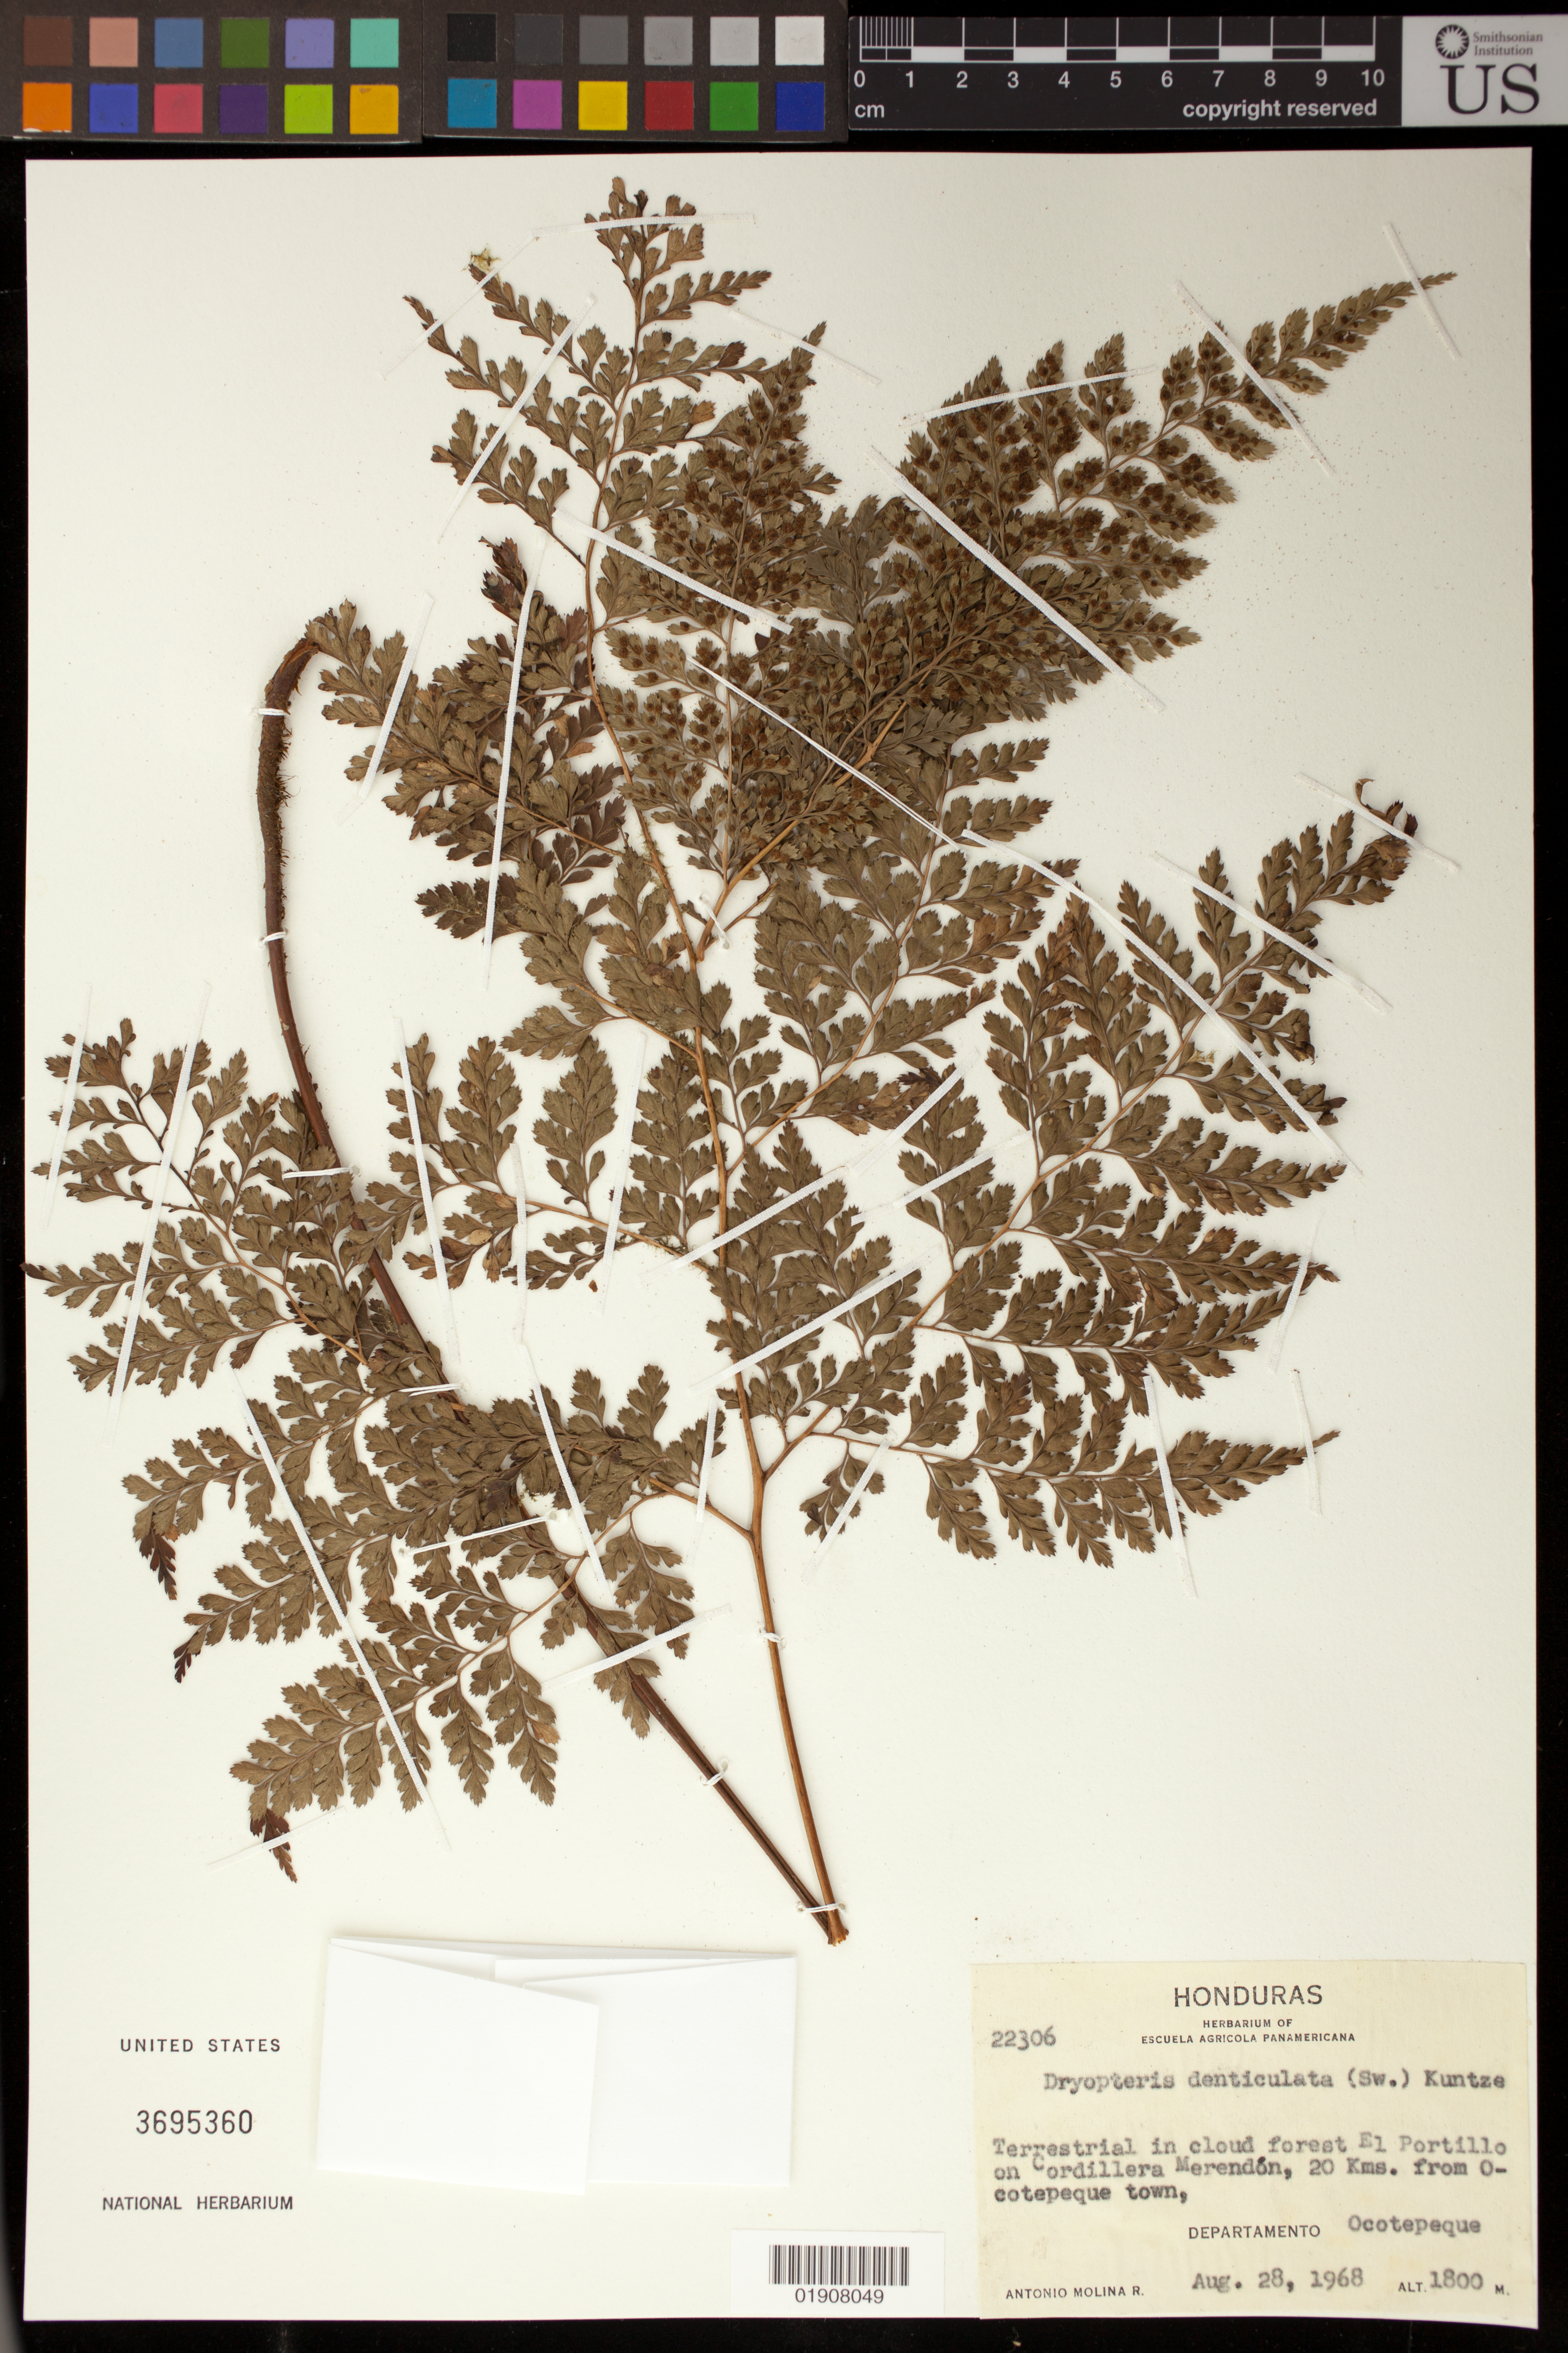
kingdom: Plantae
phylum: Tracheophyta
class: Polypodiopsida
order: Polypodiales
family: Dryopteridaceae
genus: Arachniodes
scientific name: Arachniodes denticulata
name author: (Sw.) Ching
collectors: A. Molina R.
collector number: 22306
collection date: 1968-08-28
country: Honduras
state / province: Ocotepeque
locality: El Portillo on Cordillera Merendon, 20 kms. from Ocotepeque town.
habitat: Terrestrial in cloud forest.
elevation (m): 1800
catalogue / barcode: US 3695360